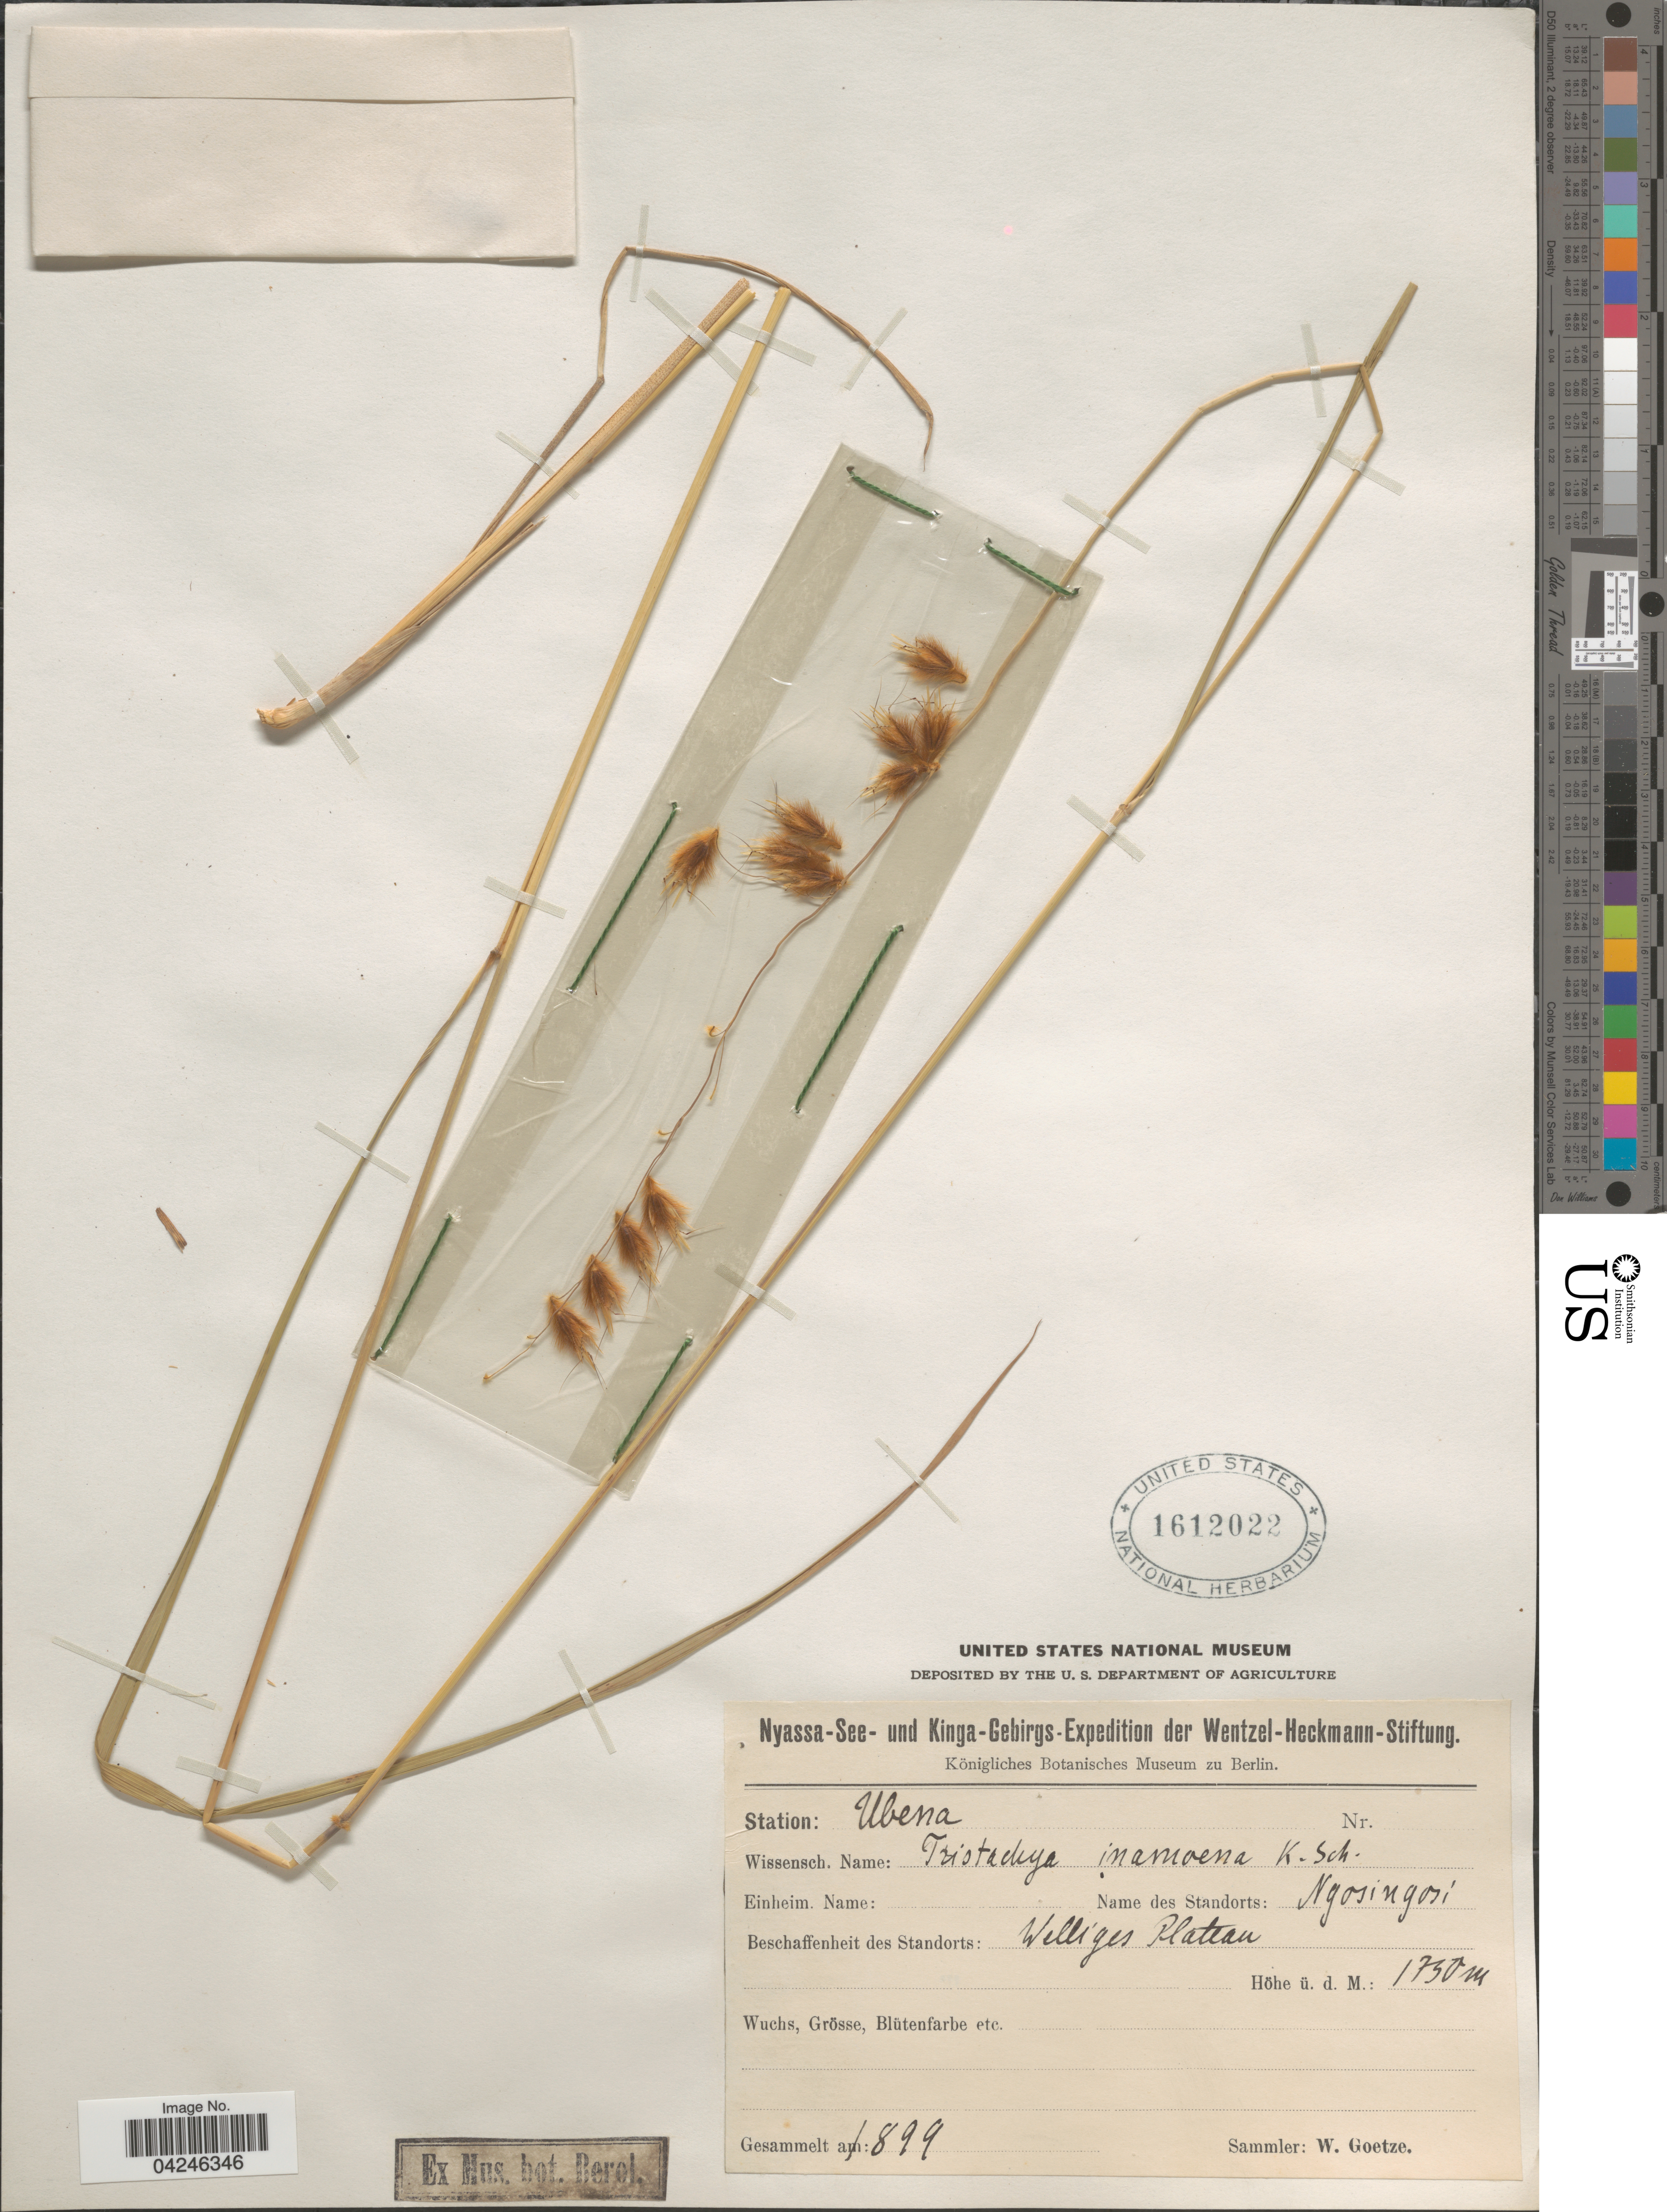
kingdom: Plantae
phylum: Tracheophyta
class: Liliopsida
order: Poales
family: Poaceae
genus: Zonotriche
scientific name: Zonotriche inamoena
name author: (K. Schum.) Clayton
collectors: W. Goetze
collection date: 1899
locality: Welliges Plateau.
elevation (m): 1750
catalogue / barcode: US 1612022